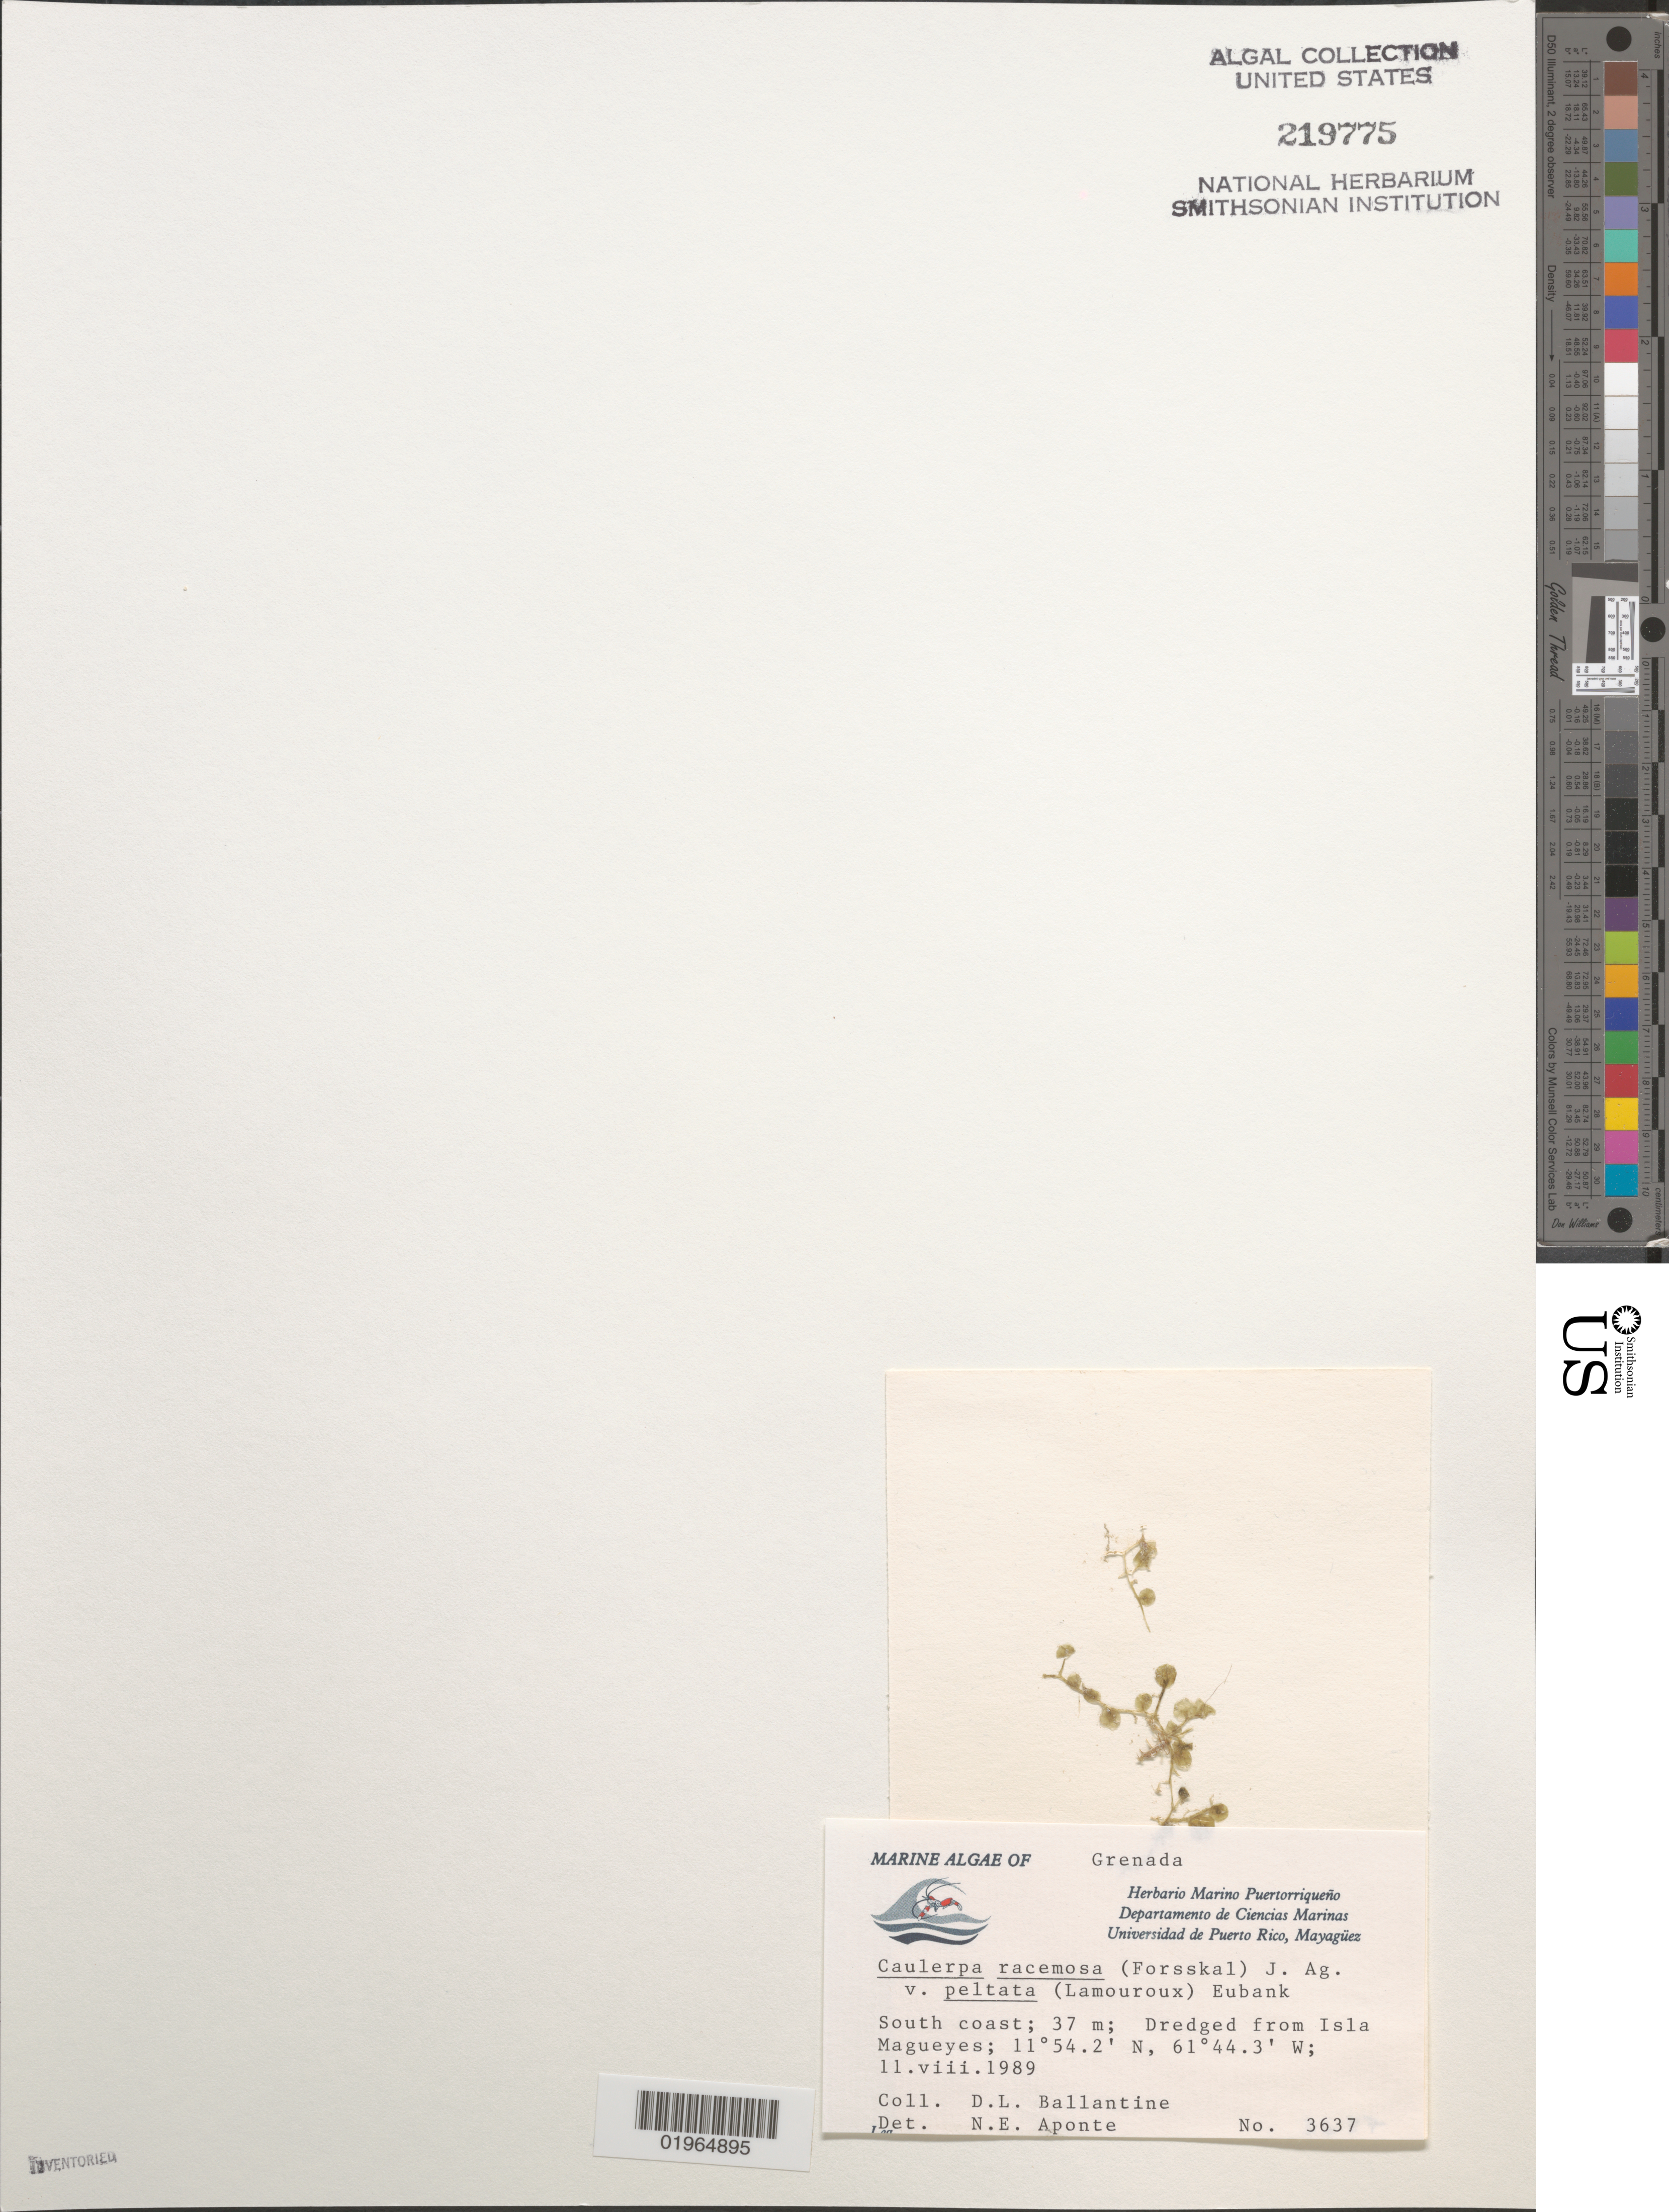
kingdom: Plantae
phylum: Chlorophyta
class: Ulvophyceae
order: Bryopsidales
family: Caulerpaceae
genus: Caulerpa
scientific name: Caulerpa racemosa var. peltata forma nummularia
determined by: Ballantine, D. L.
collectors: N. E. Aponte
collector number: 3637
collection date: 1989-08-11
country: Grenada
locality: South Coast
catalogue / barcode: US 219775